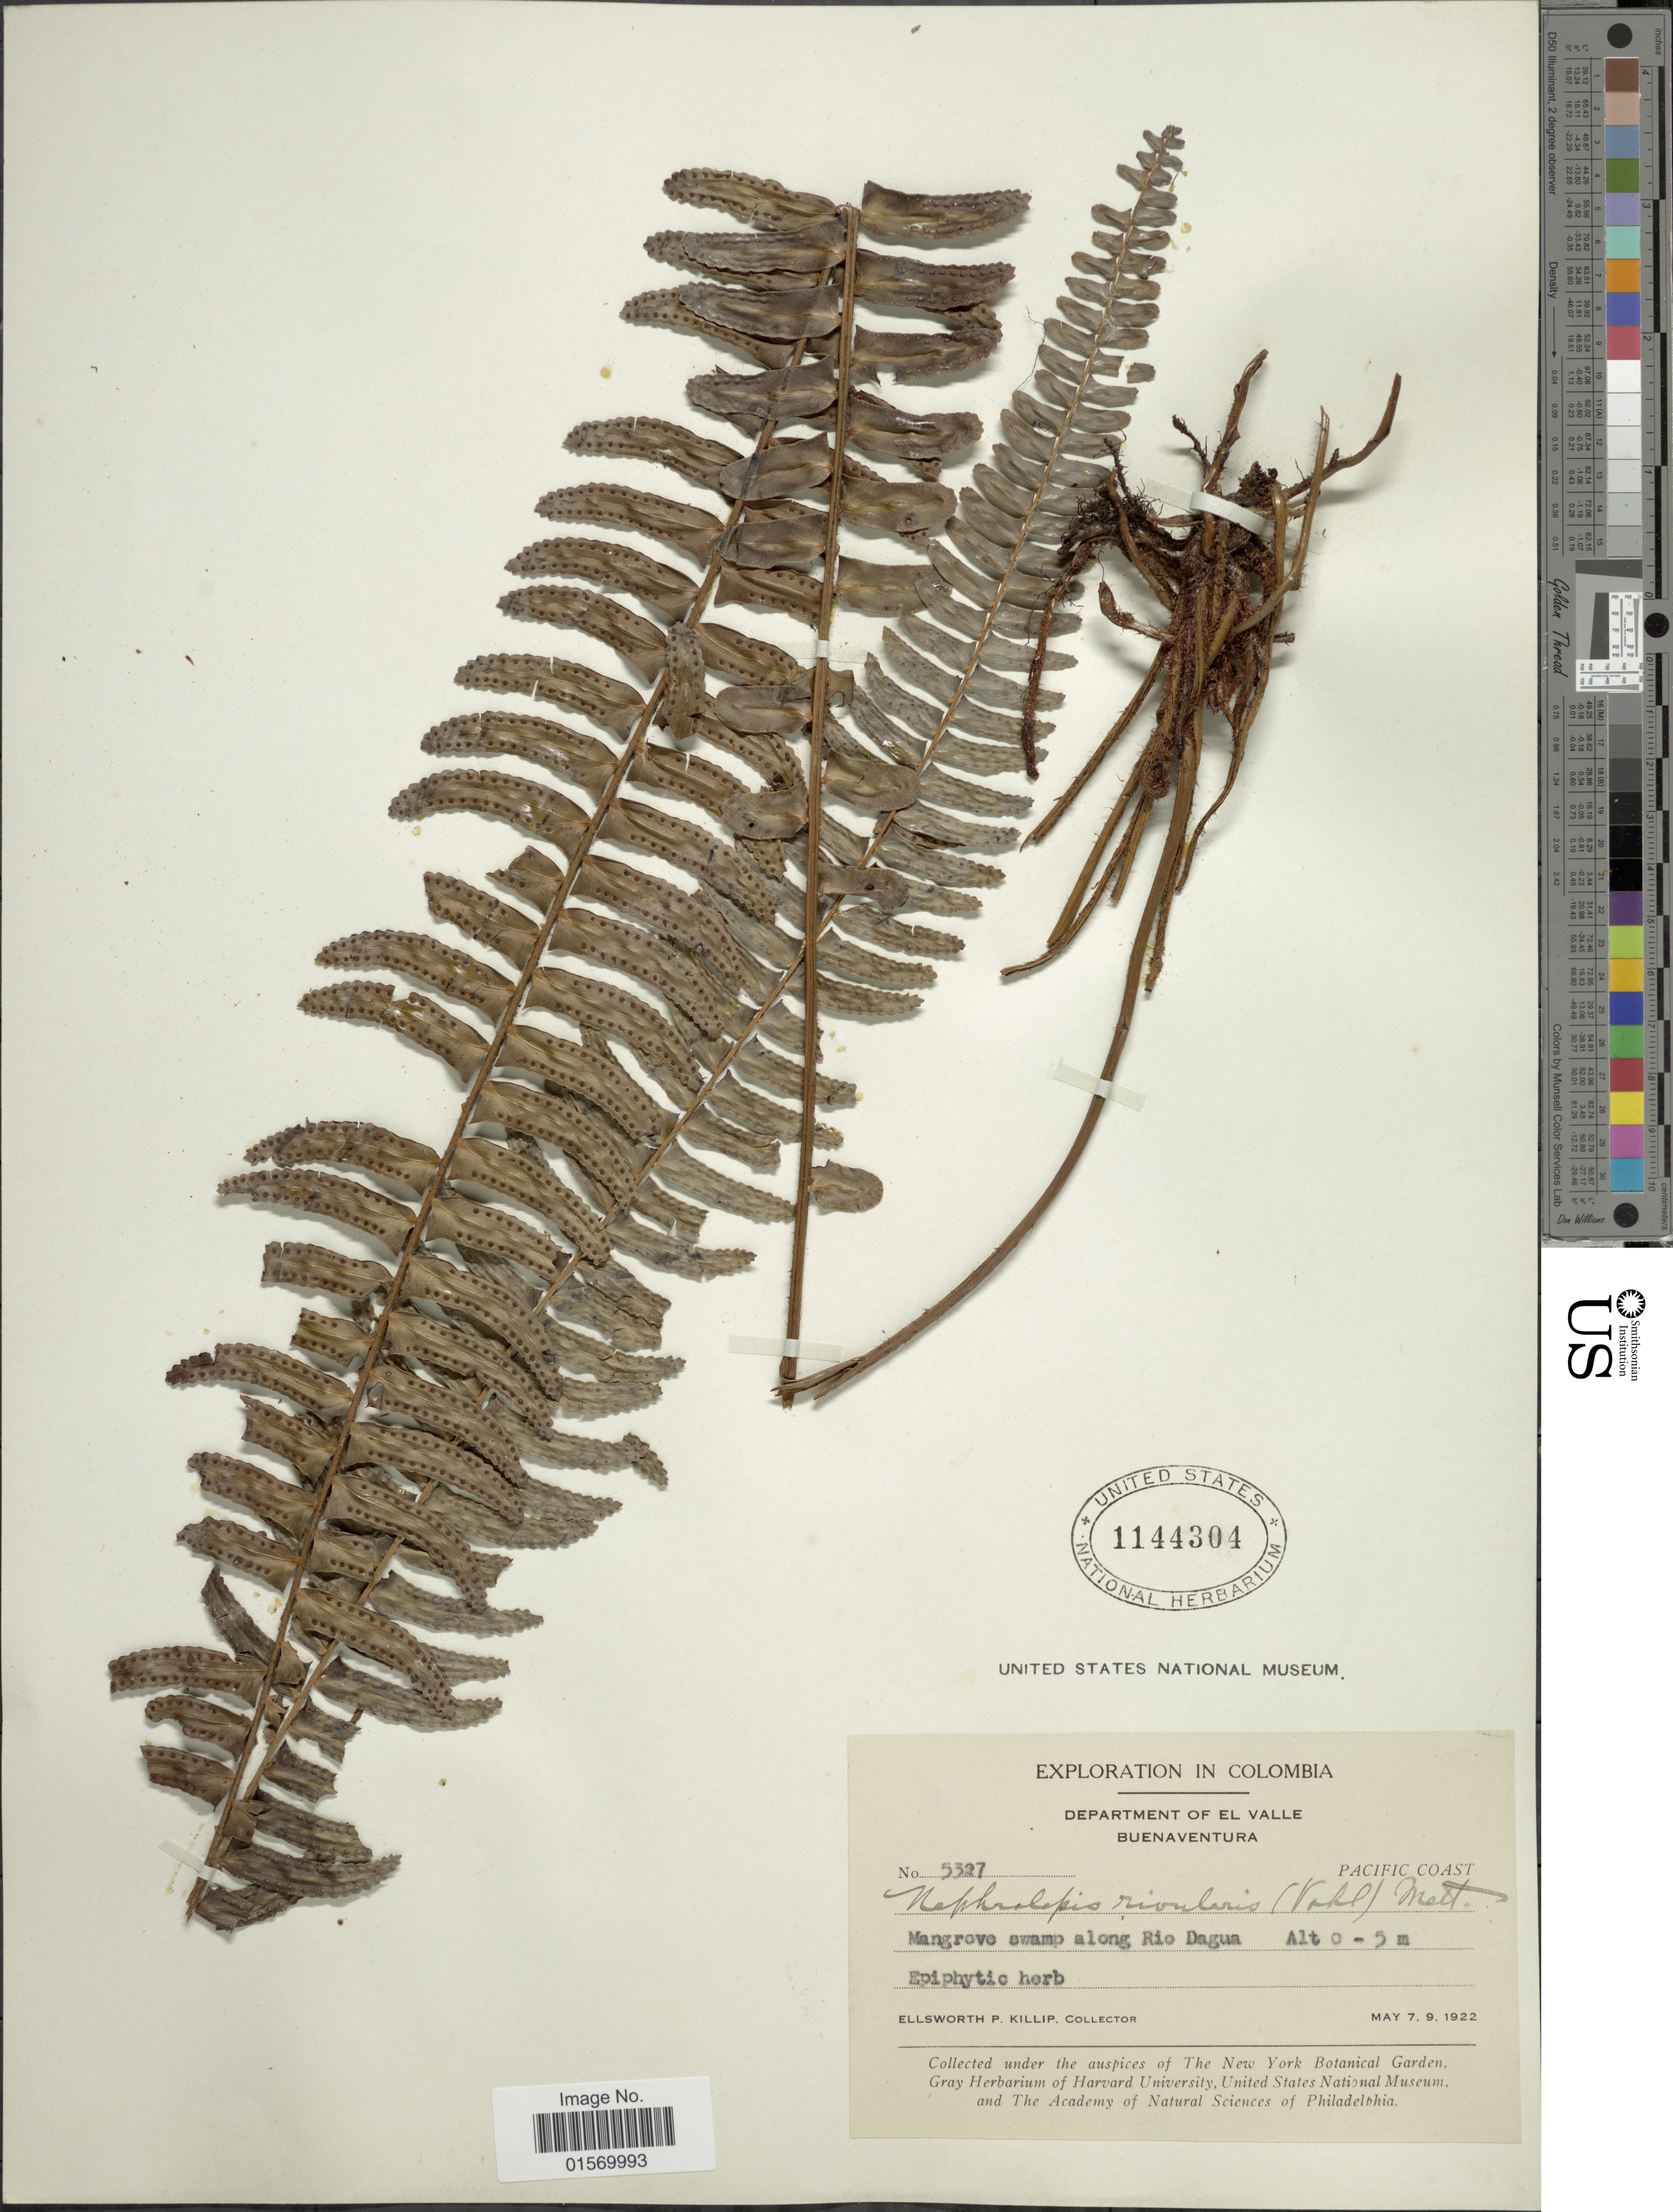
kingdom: Plantae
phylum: Tracheophyta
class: Polypodiopsida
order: Polypodiales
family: Nephrolepidaceae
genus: Nephrolepis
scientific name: Nephrolepis rivularis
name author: (Vahl) Mett. ex Krug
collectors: E. P. Killip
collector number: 5327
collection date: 1922-05-07/1922-05-09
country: Colombia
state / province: Valle del Cauca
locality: Department of Valle. Buenaventura. Pacific Coast. Mangrove swamp along Rio Dagua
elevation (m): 0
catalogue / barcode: US 1144304